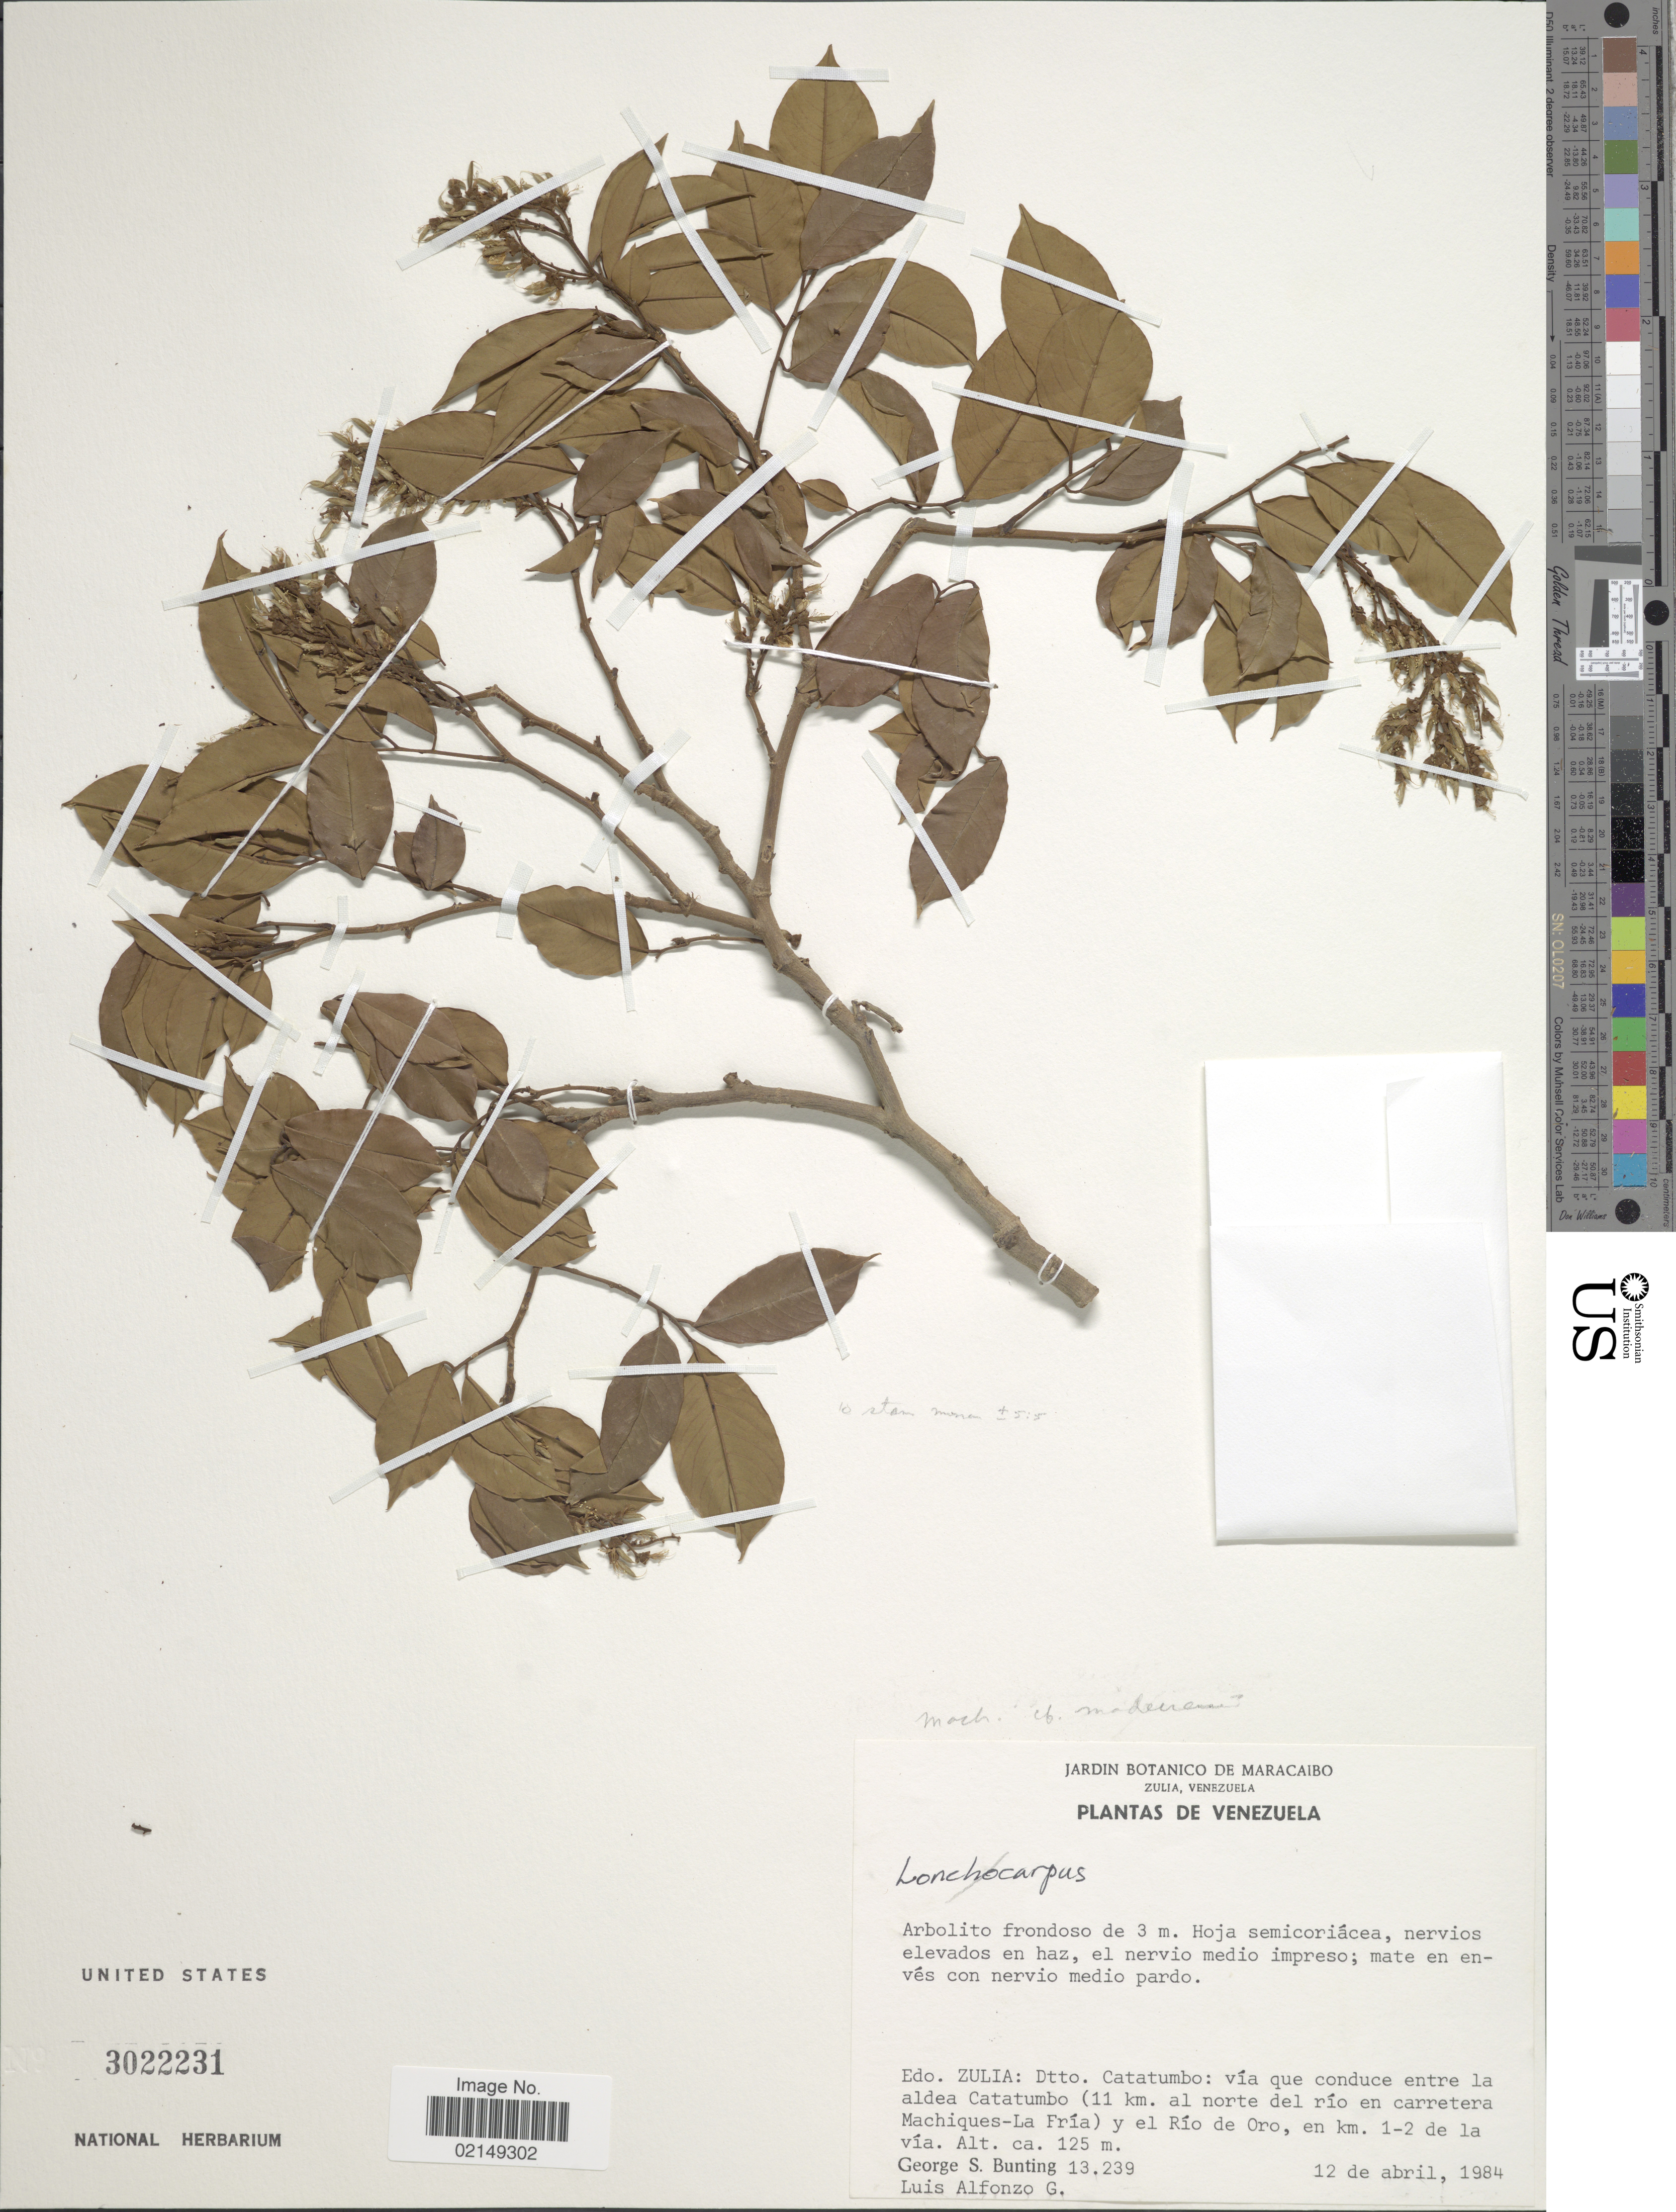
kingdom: Plantae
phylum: Tracheophyta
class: Magnoliopsida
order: Fabales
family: Fabaceae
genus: Machaerium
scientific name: Machaerium madeirense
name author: Pittier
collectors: G. S. Bunting & L. Alfonzo G.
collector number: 13239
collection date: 1984-04-12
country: Venezuela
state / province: Zulia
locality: Dtto. Catatumbo: via que conducto entre la aldea Catatumbo (11 km. al norte del rio en carretera Machiques-La Fria) y el Rio de Oro, en km. 1-2 de la via.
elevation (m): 125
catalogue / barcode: US 3022231